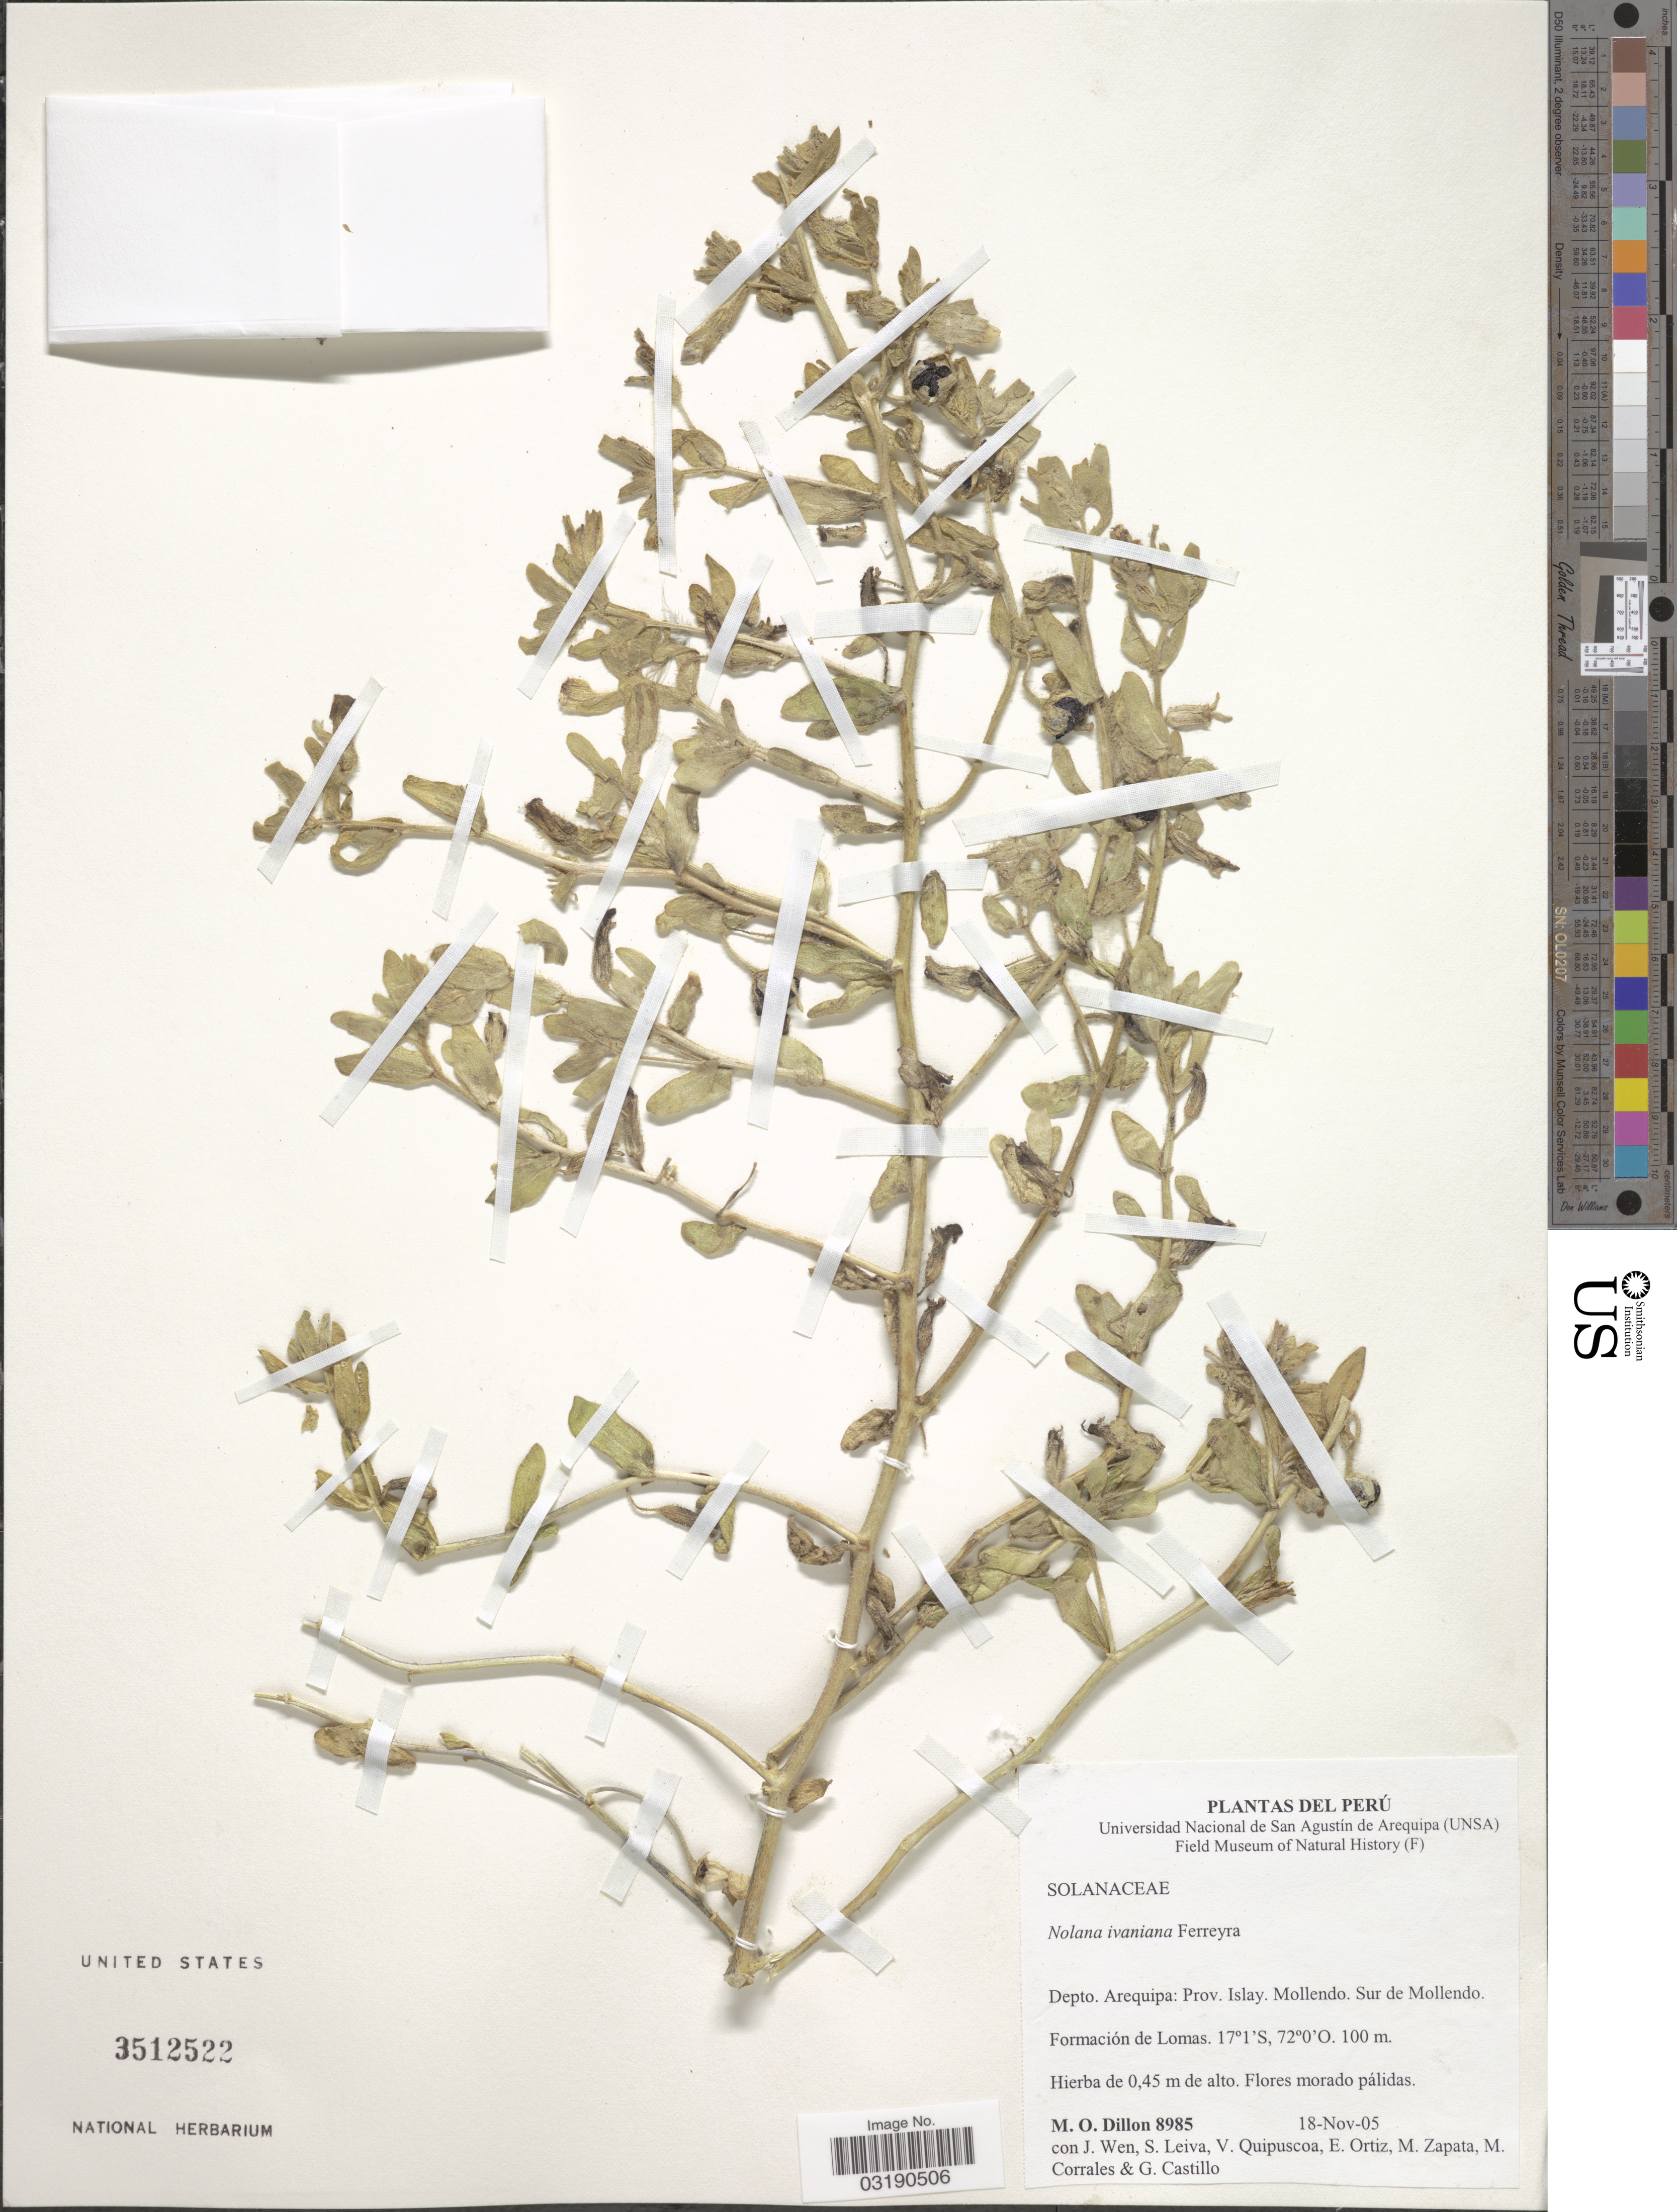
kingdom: Plantae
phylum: Tracheophyta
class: Magnoliopsida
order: Solanales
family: Solanaceae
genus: Nolana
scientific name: Nolana insularis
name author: (I.M. Johnst.) I.M. Johnst.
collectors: M. O. Dillon, J. Wen, S. Leiva, V. Quipuscoa & et al.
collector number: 8985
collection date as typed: Transcribed d/m/y: 18/11/5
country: Peru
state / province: Arequipa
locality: Depto. Arequipa, Provincia: Islay, Mollendo, Sur de Mollendo.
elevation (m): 100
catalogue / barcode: US 3512522